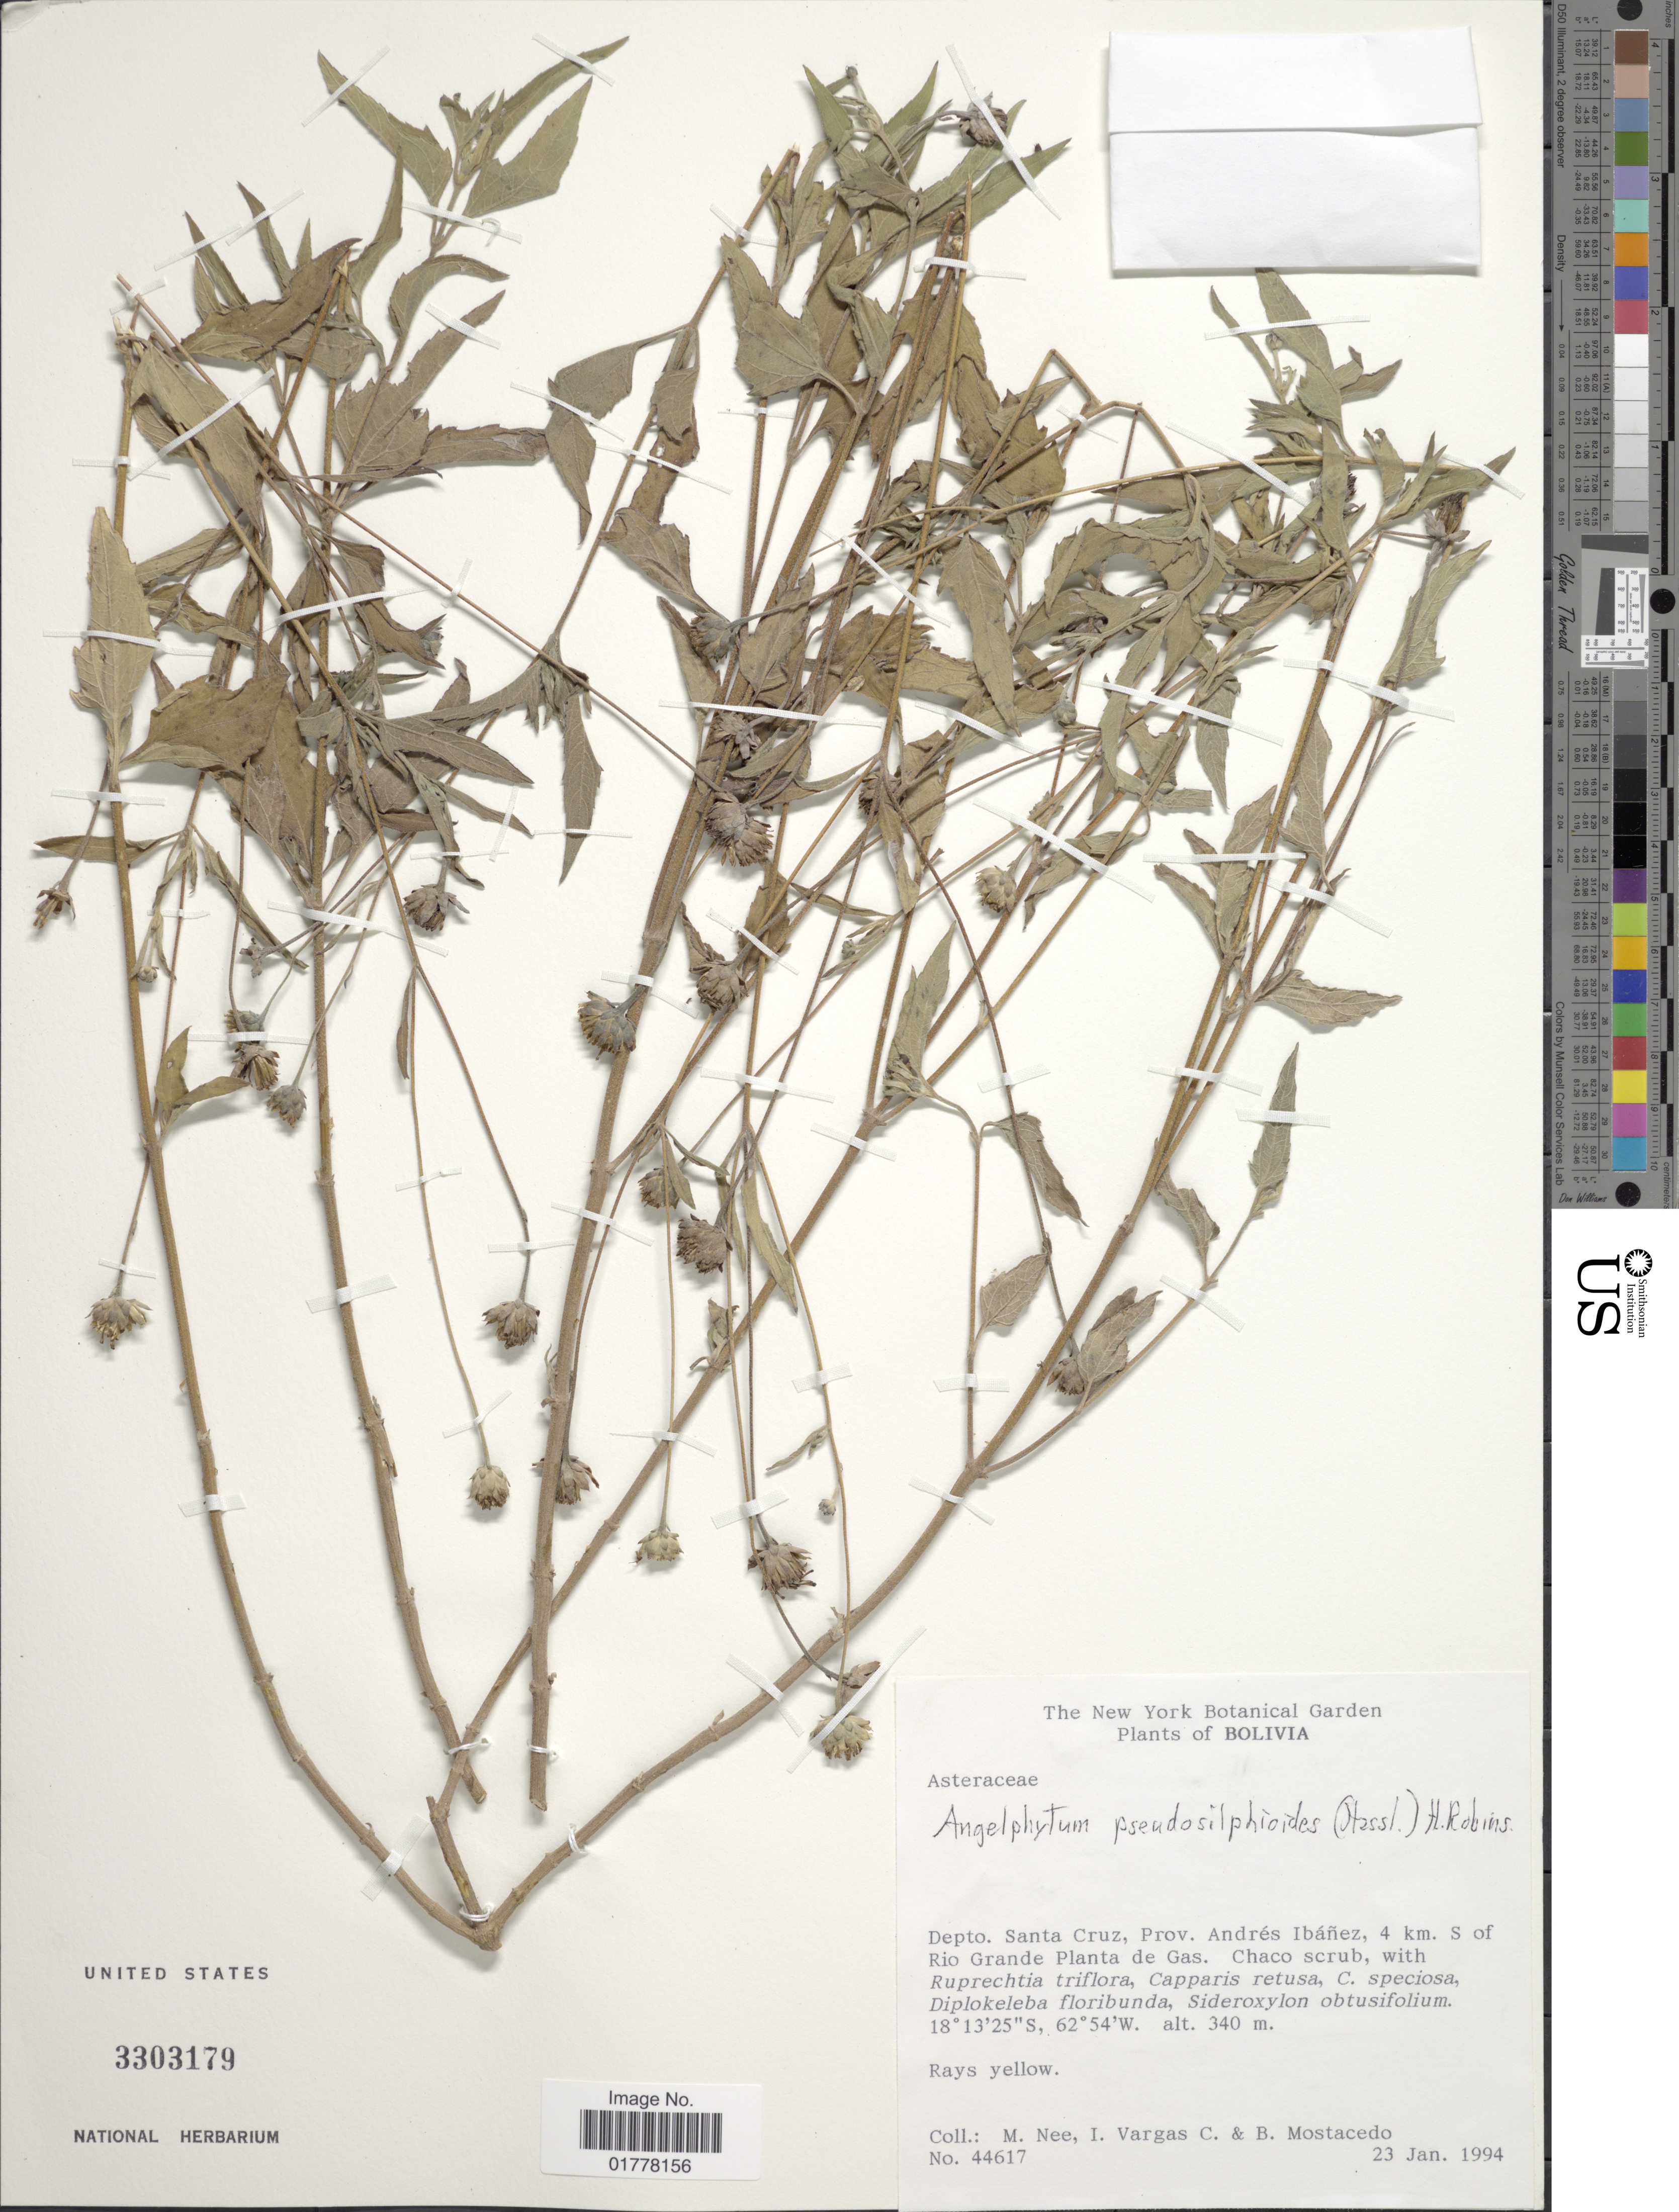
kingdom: Plantae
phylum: Tracheophyta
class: Magnoliopsida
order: Asterales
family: Asteraceae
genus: Angelphytum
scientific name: Angelphytum pseudosilphoides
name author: (Hassl.) H. Rob.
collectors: M. Nee, I. Vargas C. & B. Mostacedo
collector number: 44617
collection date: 1994-01-23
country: Bolivia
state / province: Santa Cruz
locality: Depto. Santa Cruz, Prov. Andrés Ibáñez, 4 km. S of Rio Grande Planta de Gas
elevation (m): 340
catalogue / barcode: US 3303179